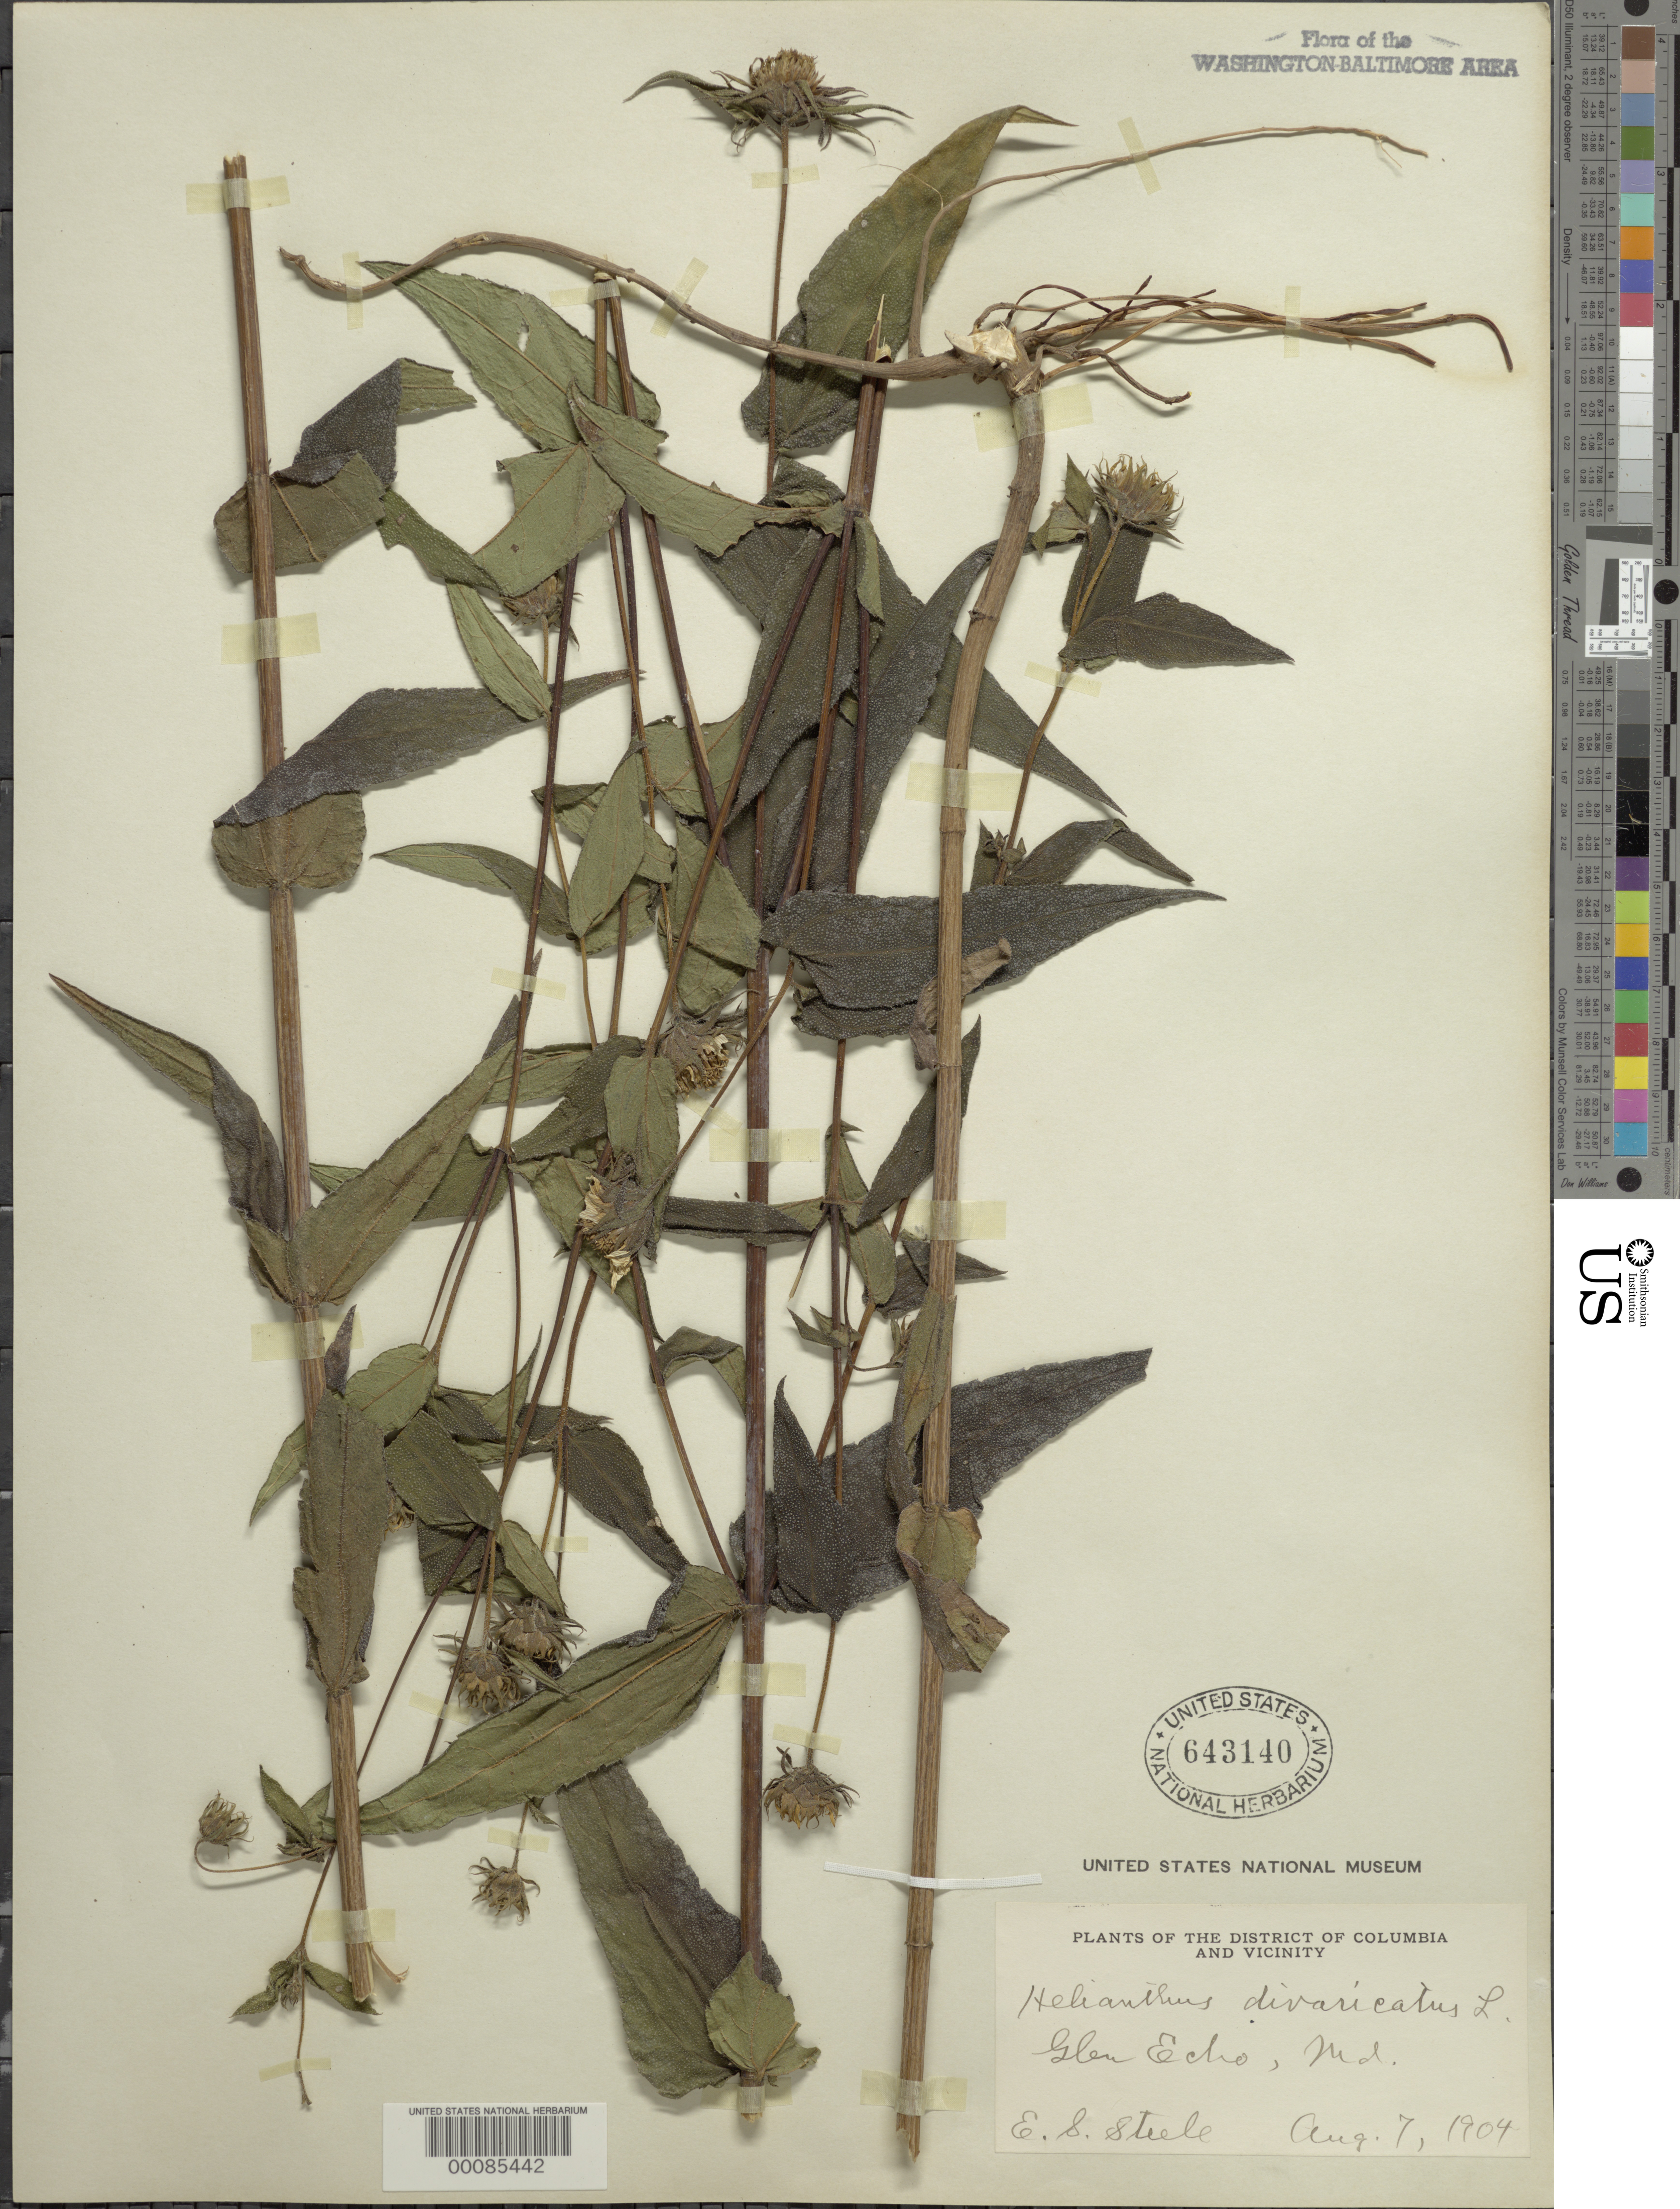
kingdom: Plantae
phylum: Tracheophyta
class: Magnoliopsida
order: Asterales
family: Asteraceae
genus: Helianthus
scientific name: Helianthus divaricatus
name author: L.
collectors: E. Steele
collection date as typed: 07 Aug 1904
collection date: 1904-08-07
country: United States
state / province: Maryland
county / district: Montgomery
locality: Glen Echo C. & O. Canal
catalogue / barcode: US 643140